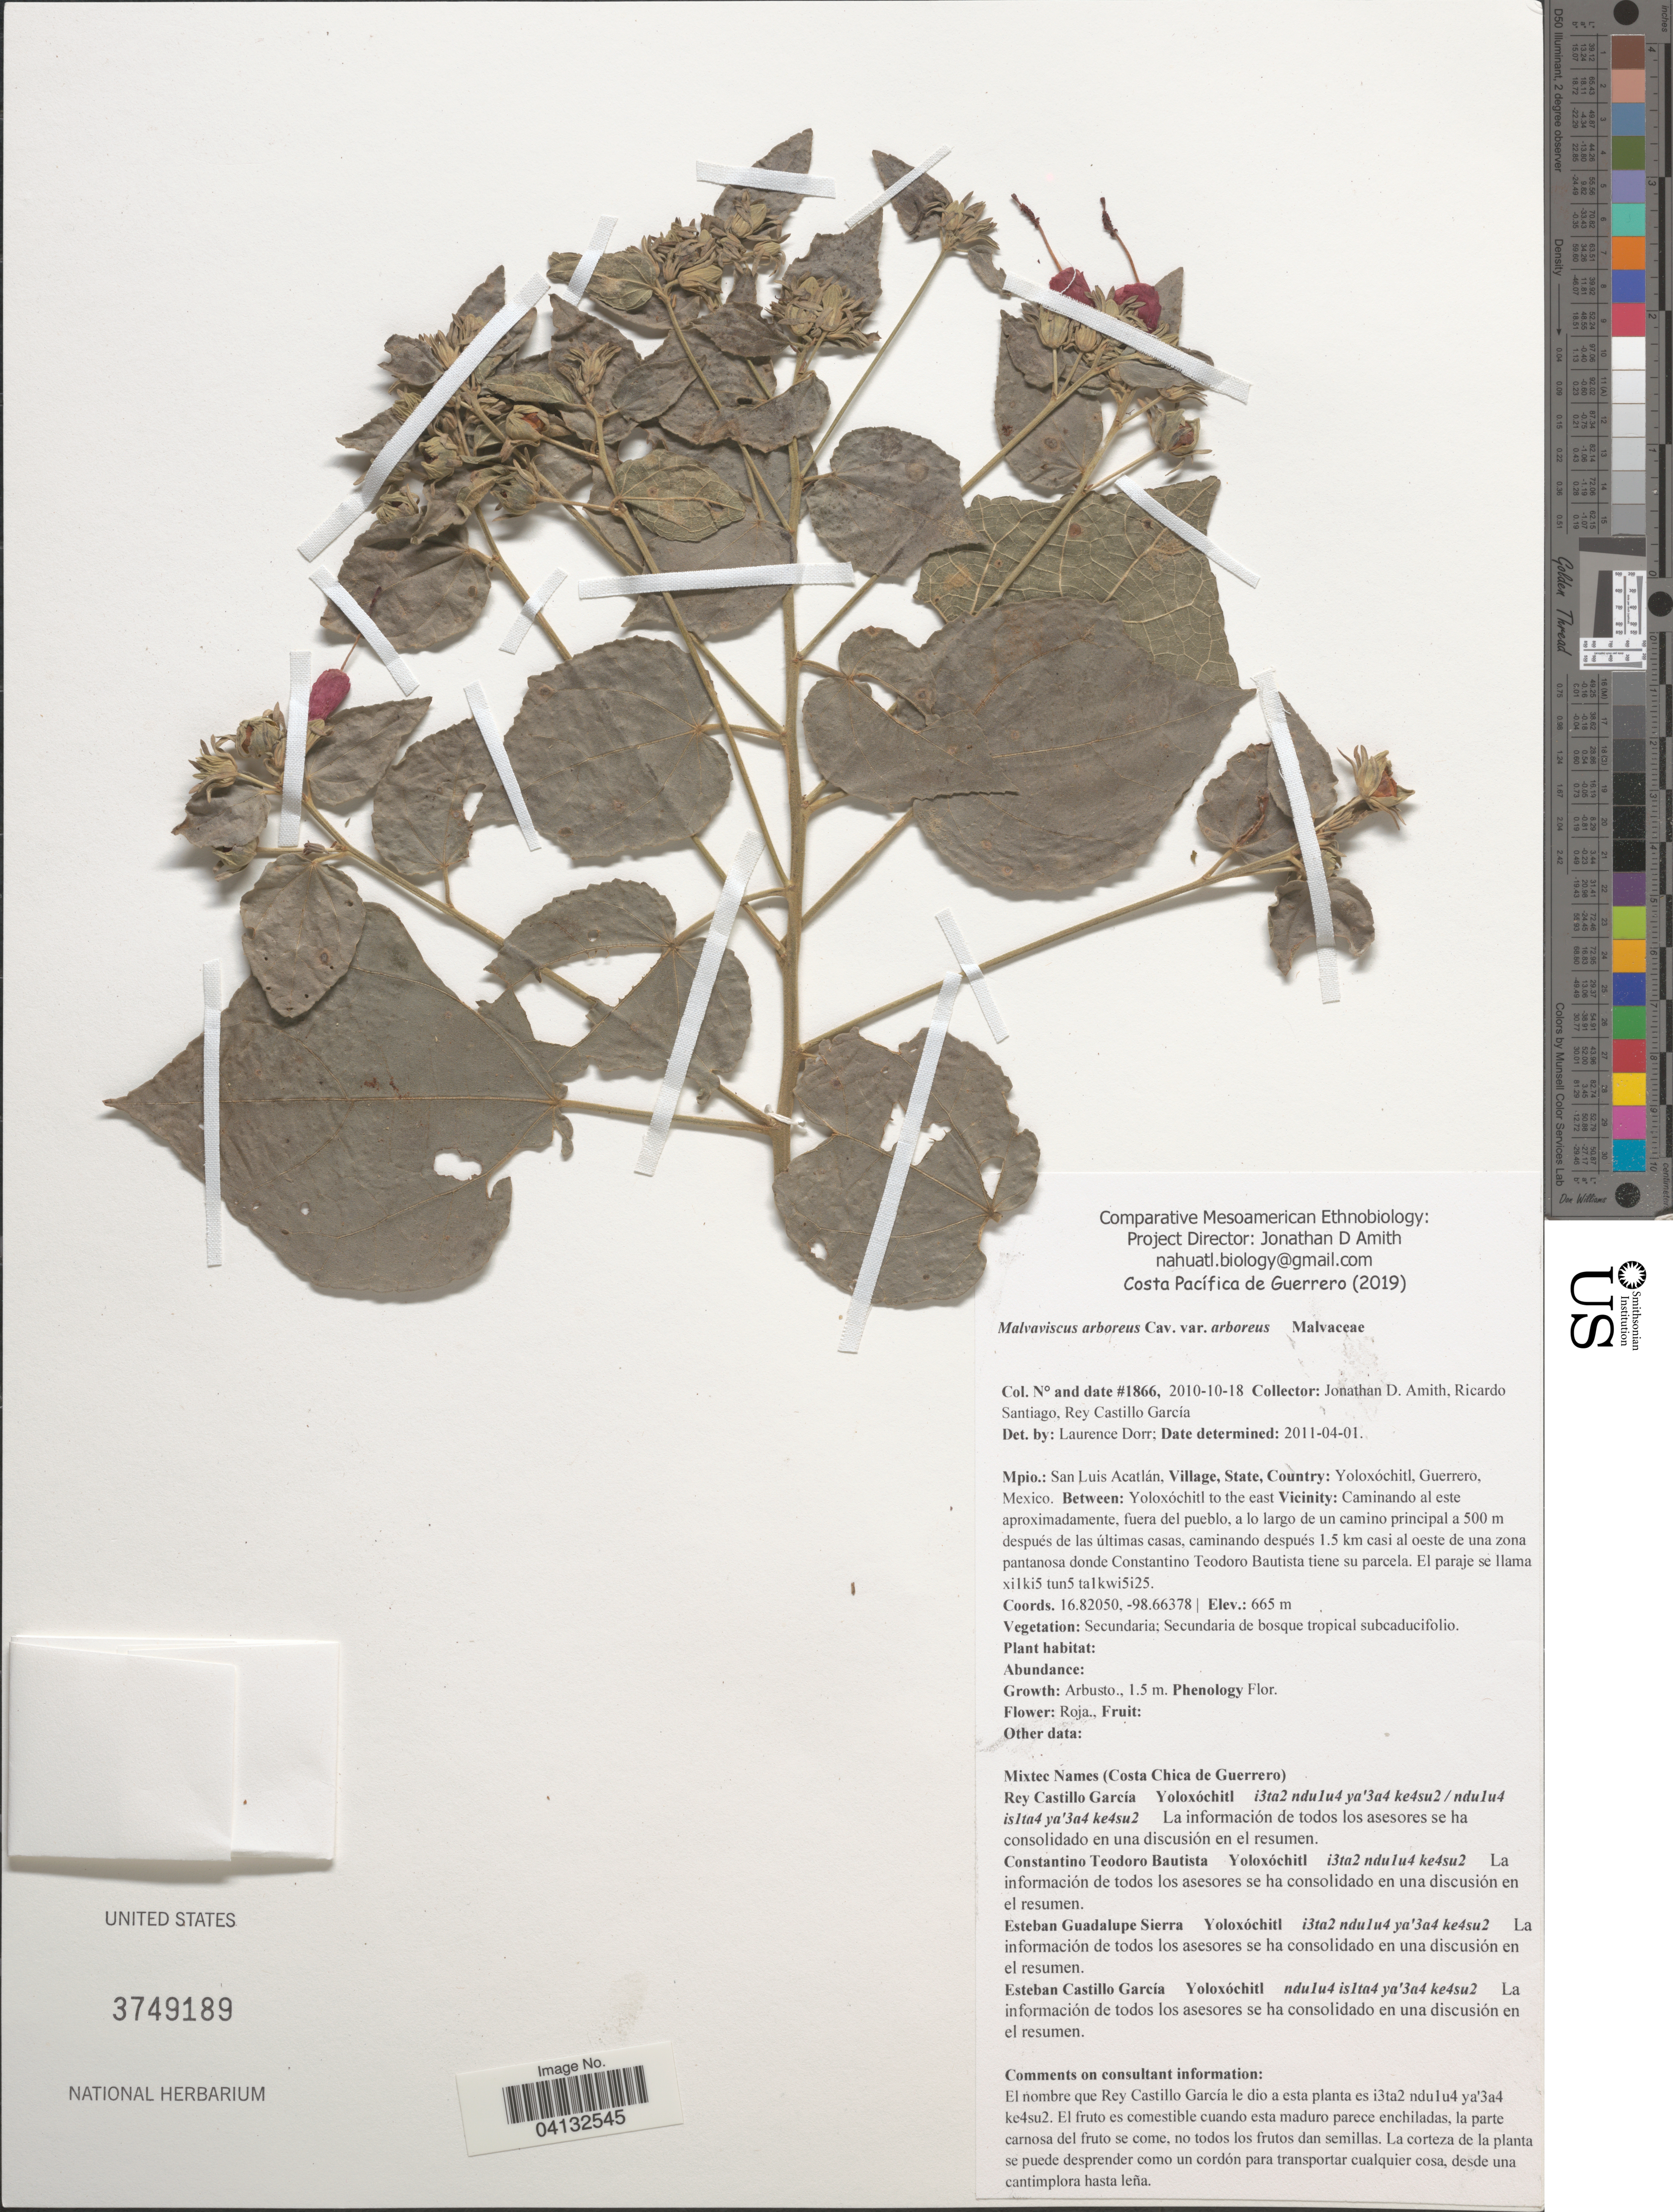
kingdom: Plantae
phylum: Tracheophyta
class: Magnoliopsida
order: Malvales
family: Malvaceae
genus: Malvaviscus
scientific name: Malvaviscus arboreus var. arboreus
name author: Cav.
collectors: J. D. Amith, R. Santiago & R. Castillo García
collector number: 1866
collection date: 2010-10-18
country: Mexico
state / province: Guerrero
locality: Mpio.: San Luis Acatlán, Village: Yoloxóchitl. Between: Yoloxóchitl to the east Vicinity: Caminando al este aproximadamente, fuera del pueblo, a lo largo de un camino principal a 500 m después de las últimas casas, caminando después 1.5 km casi al oeste de una zona pantanosa donde Constantino Teodoro Bautista tien su parcela.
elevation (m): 665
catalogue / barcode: US 3749189